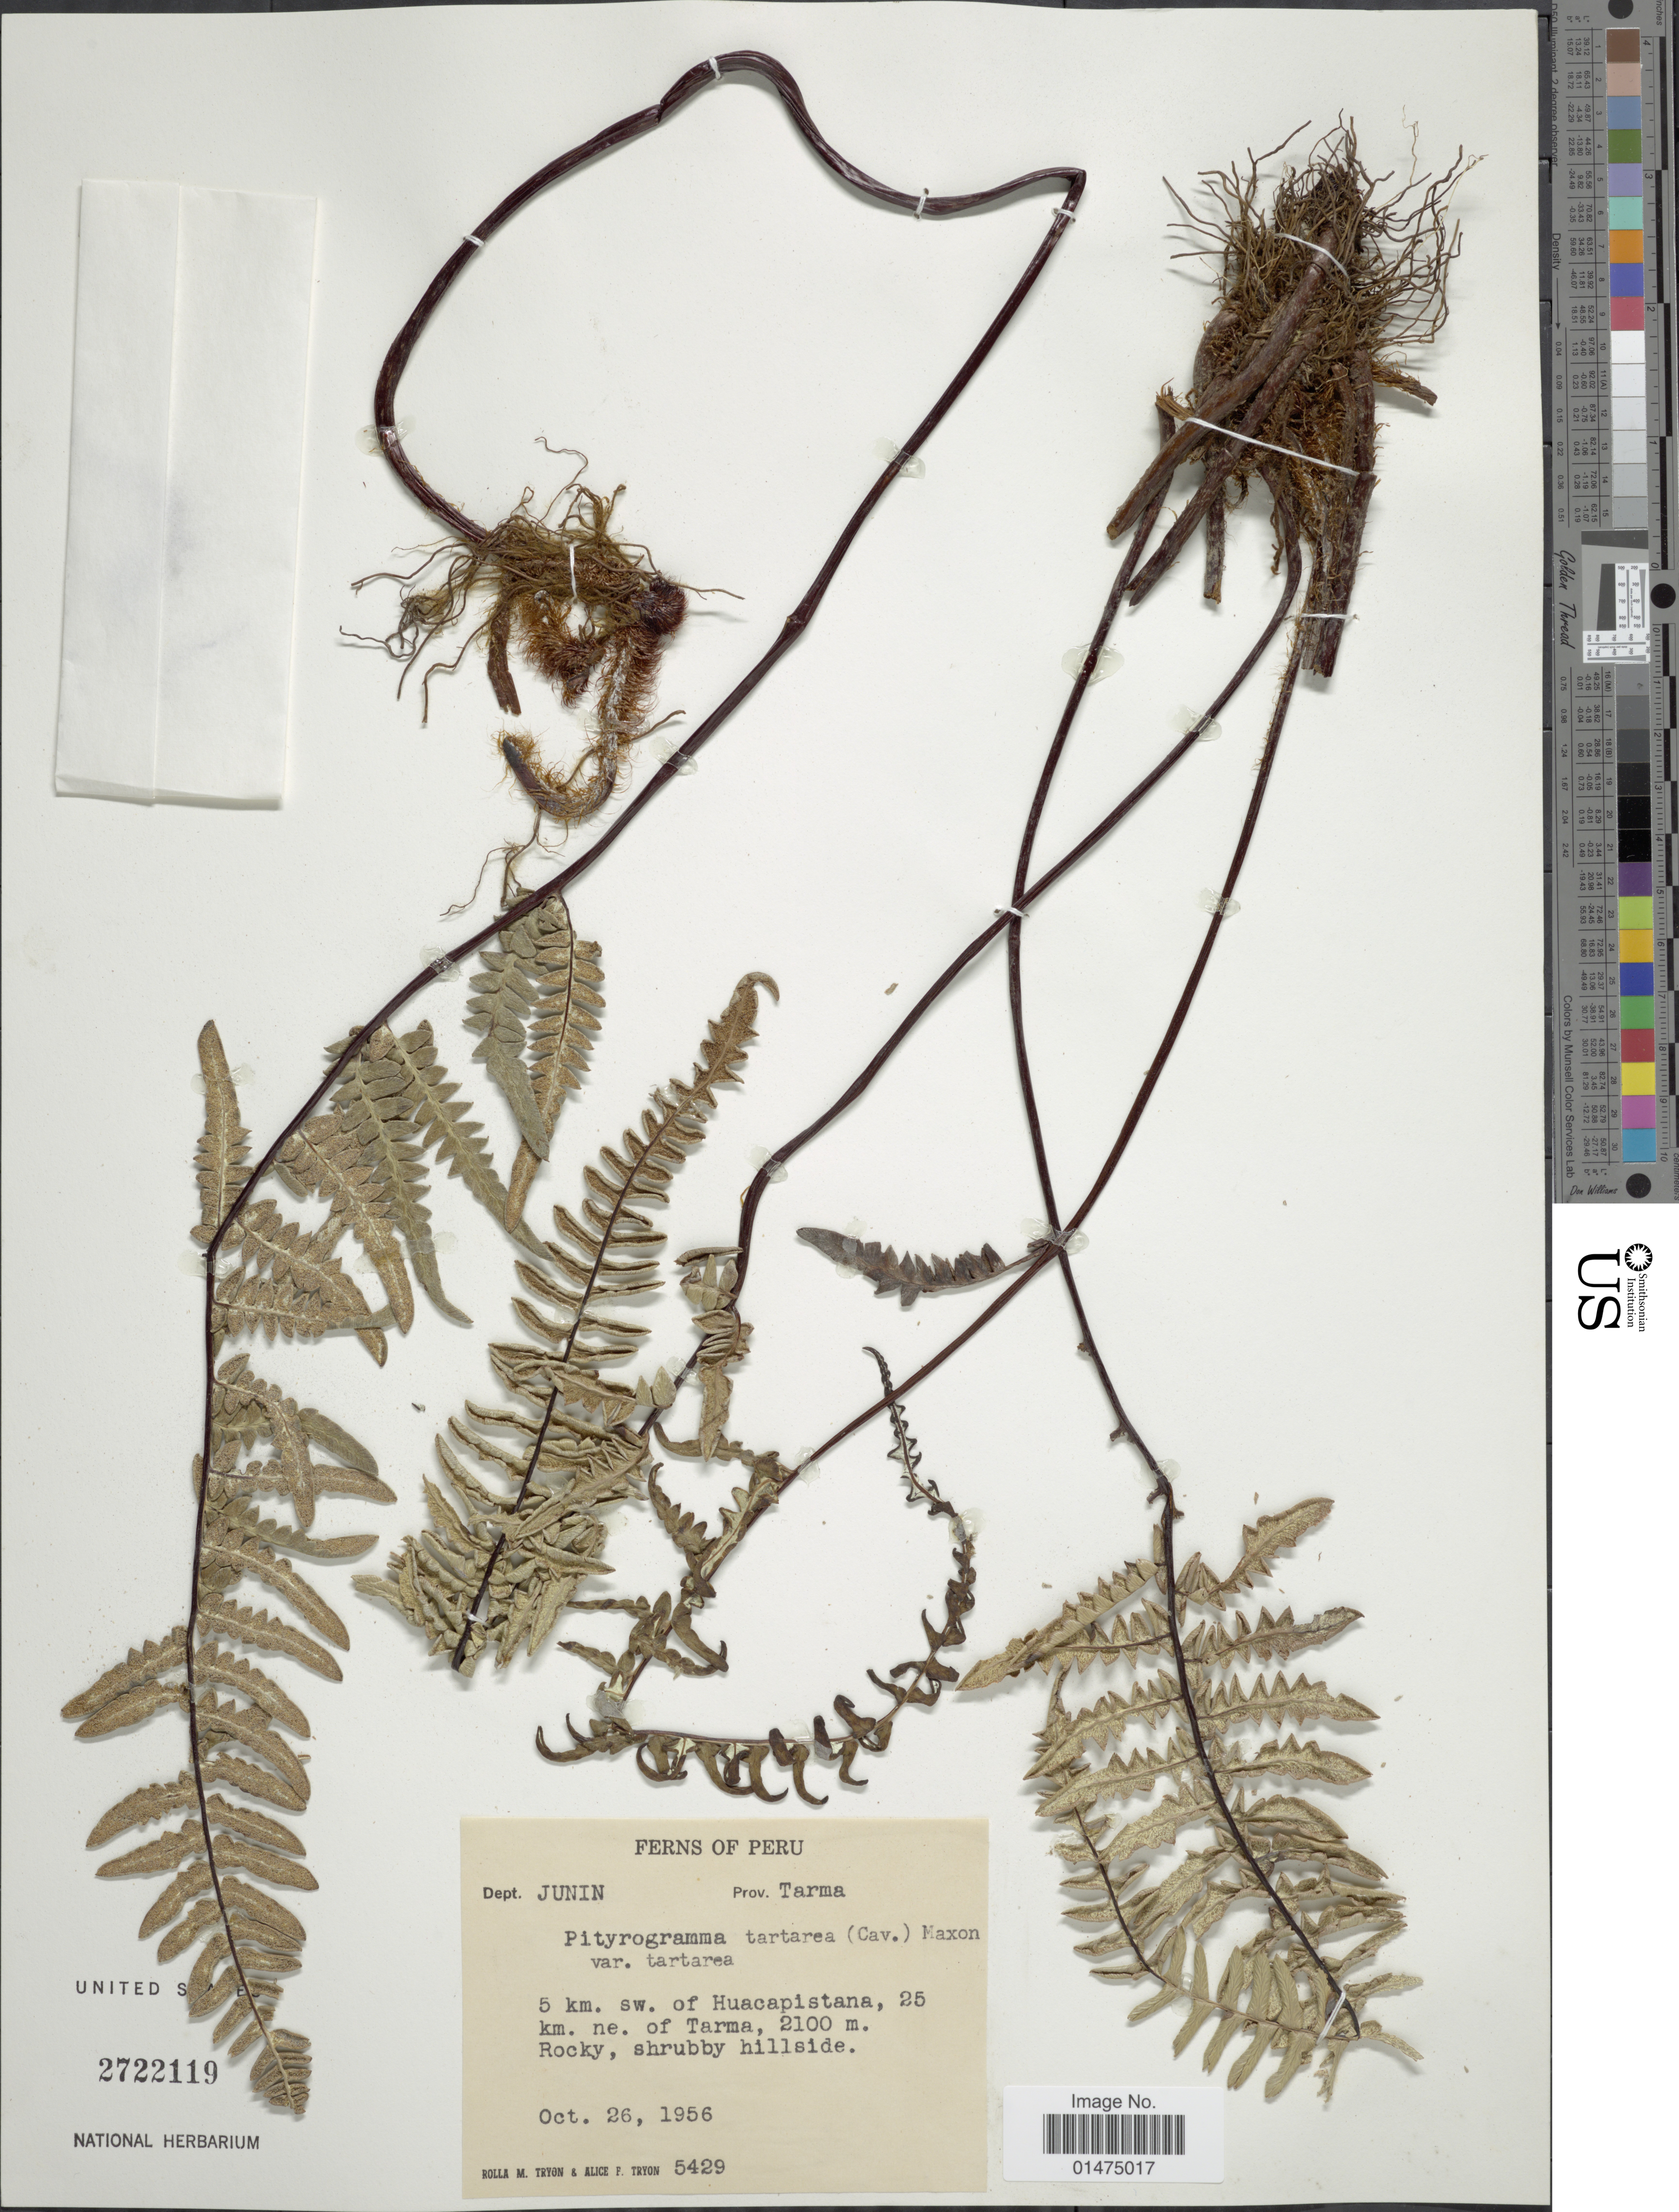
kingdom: Plantae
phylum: Tracheophyta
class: Polypodiopsida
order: Polypodiales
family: Pteridaceae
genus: Pityrogramma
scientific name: Pityrogramma ebenea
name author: (L.) Proctor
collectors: R. M. Tryon & A. F. Tryon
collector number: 5429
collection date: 1956-10-26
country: Peru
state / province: Junín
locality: Dept. Junin, Pro. Tarma, 5km. sw, of Huacapistana, 25 km. ne. of Tarma.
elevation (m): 2100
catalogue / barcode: US 2722119